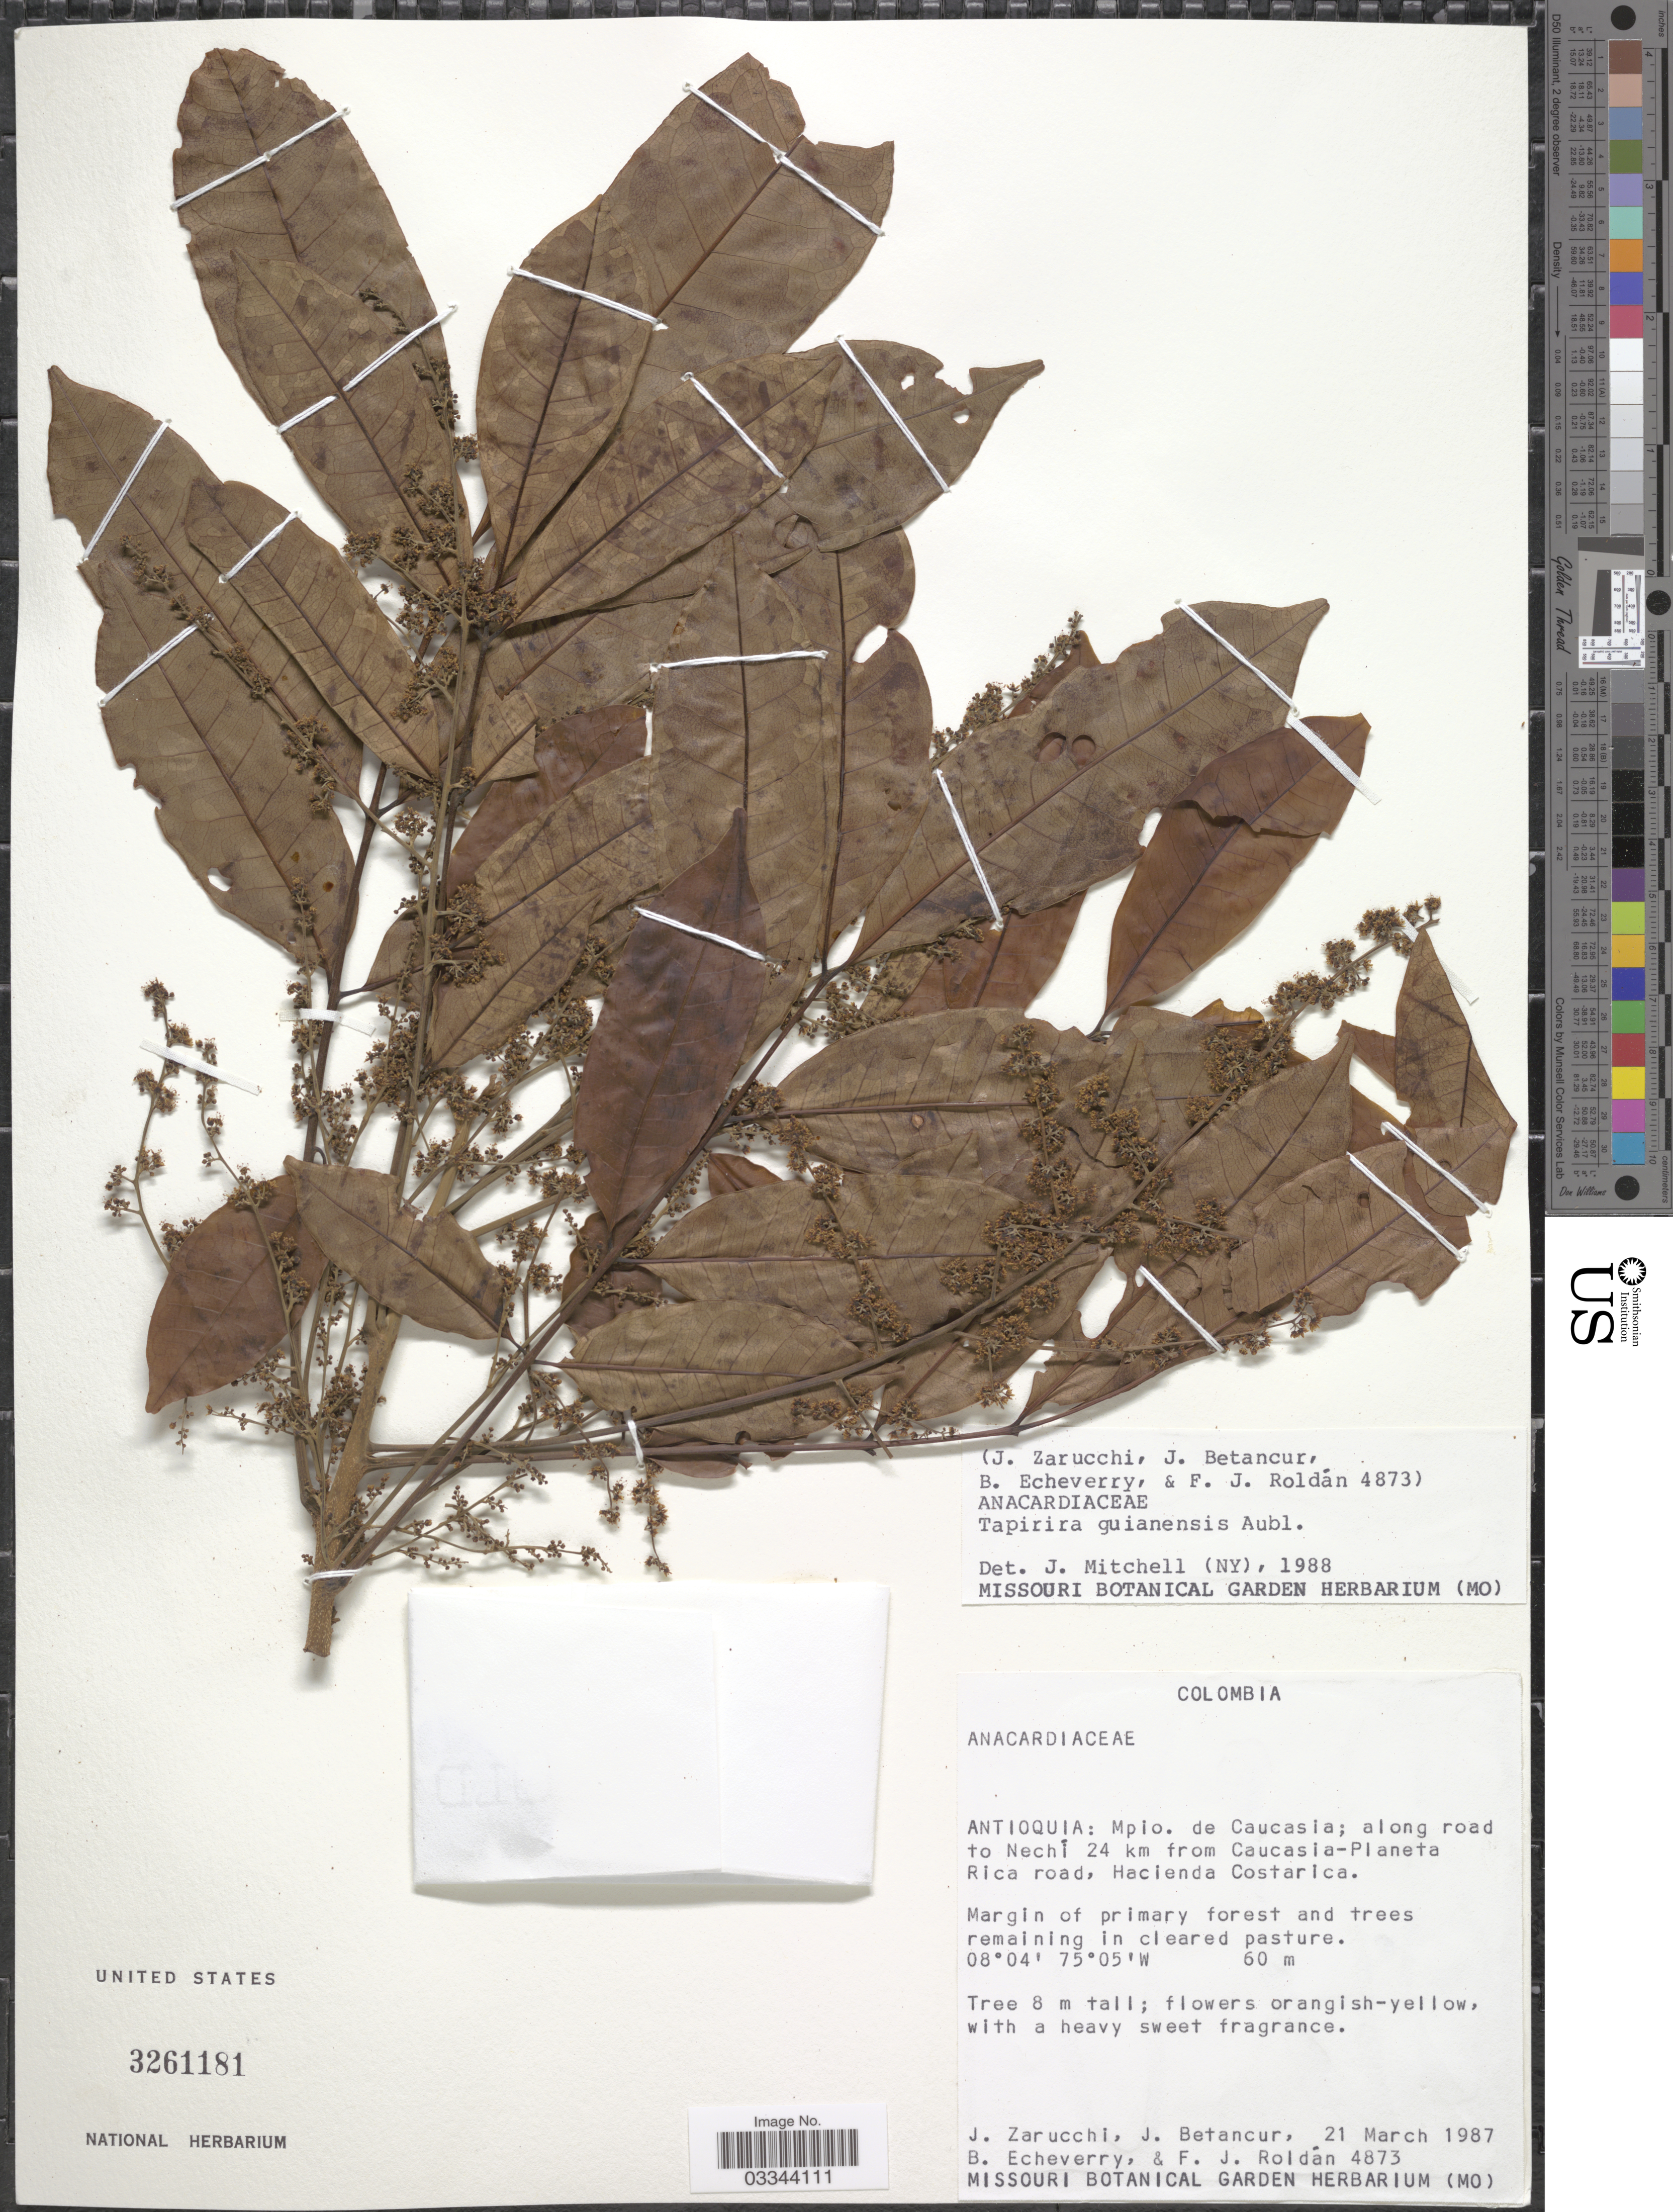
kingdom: Plantae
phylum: Tracheophyta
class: Magnoliopsida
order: Sapindales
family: Anacardiaceae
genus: Tapirira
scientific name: Tapirira guianensis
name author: Aubl.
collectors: J. L. Zarucchi, J. Betancur, B. Echeverry & F. J. Roldán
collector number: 4873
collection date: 1987-03-21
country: Colombia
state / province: Antioquia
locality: Mpio. de Caucasia; along road to Nechí 24 km from Caucasia-Planeta Rica road, Hacienda Costarica.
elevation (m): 60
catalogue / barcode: US 3261181